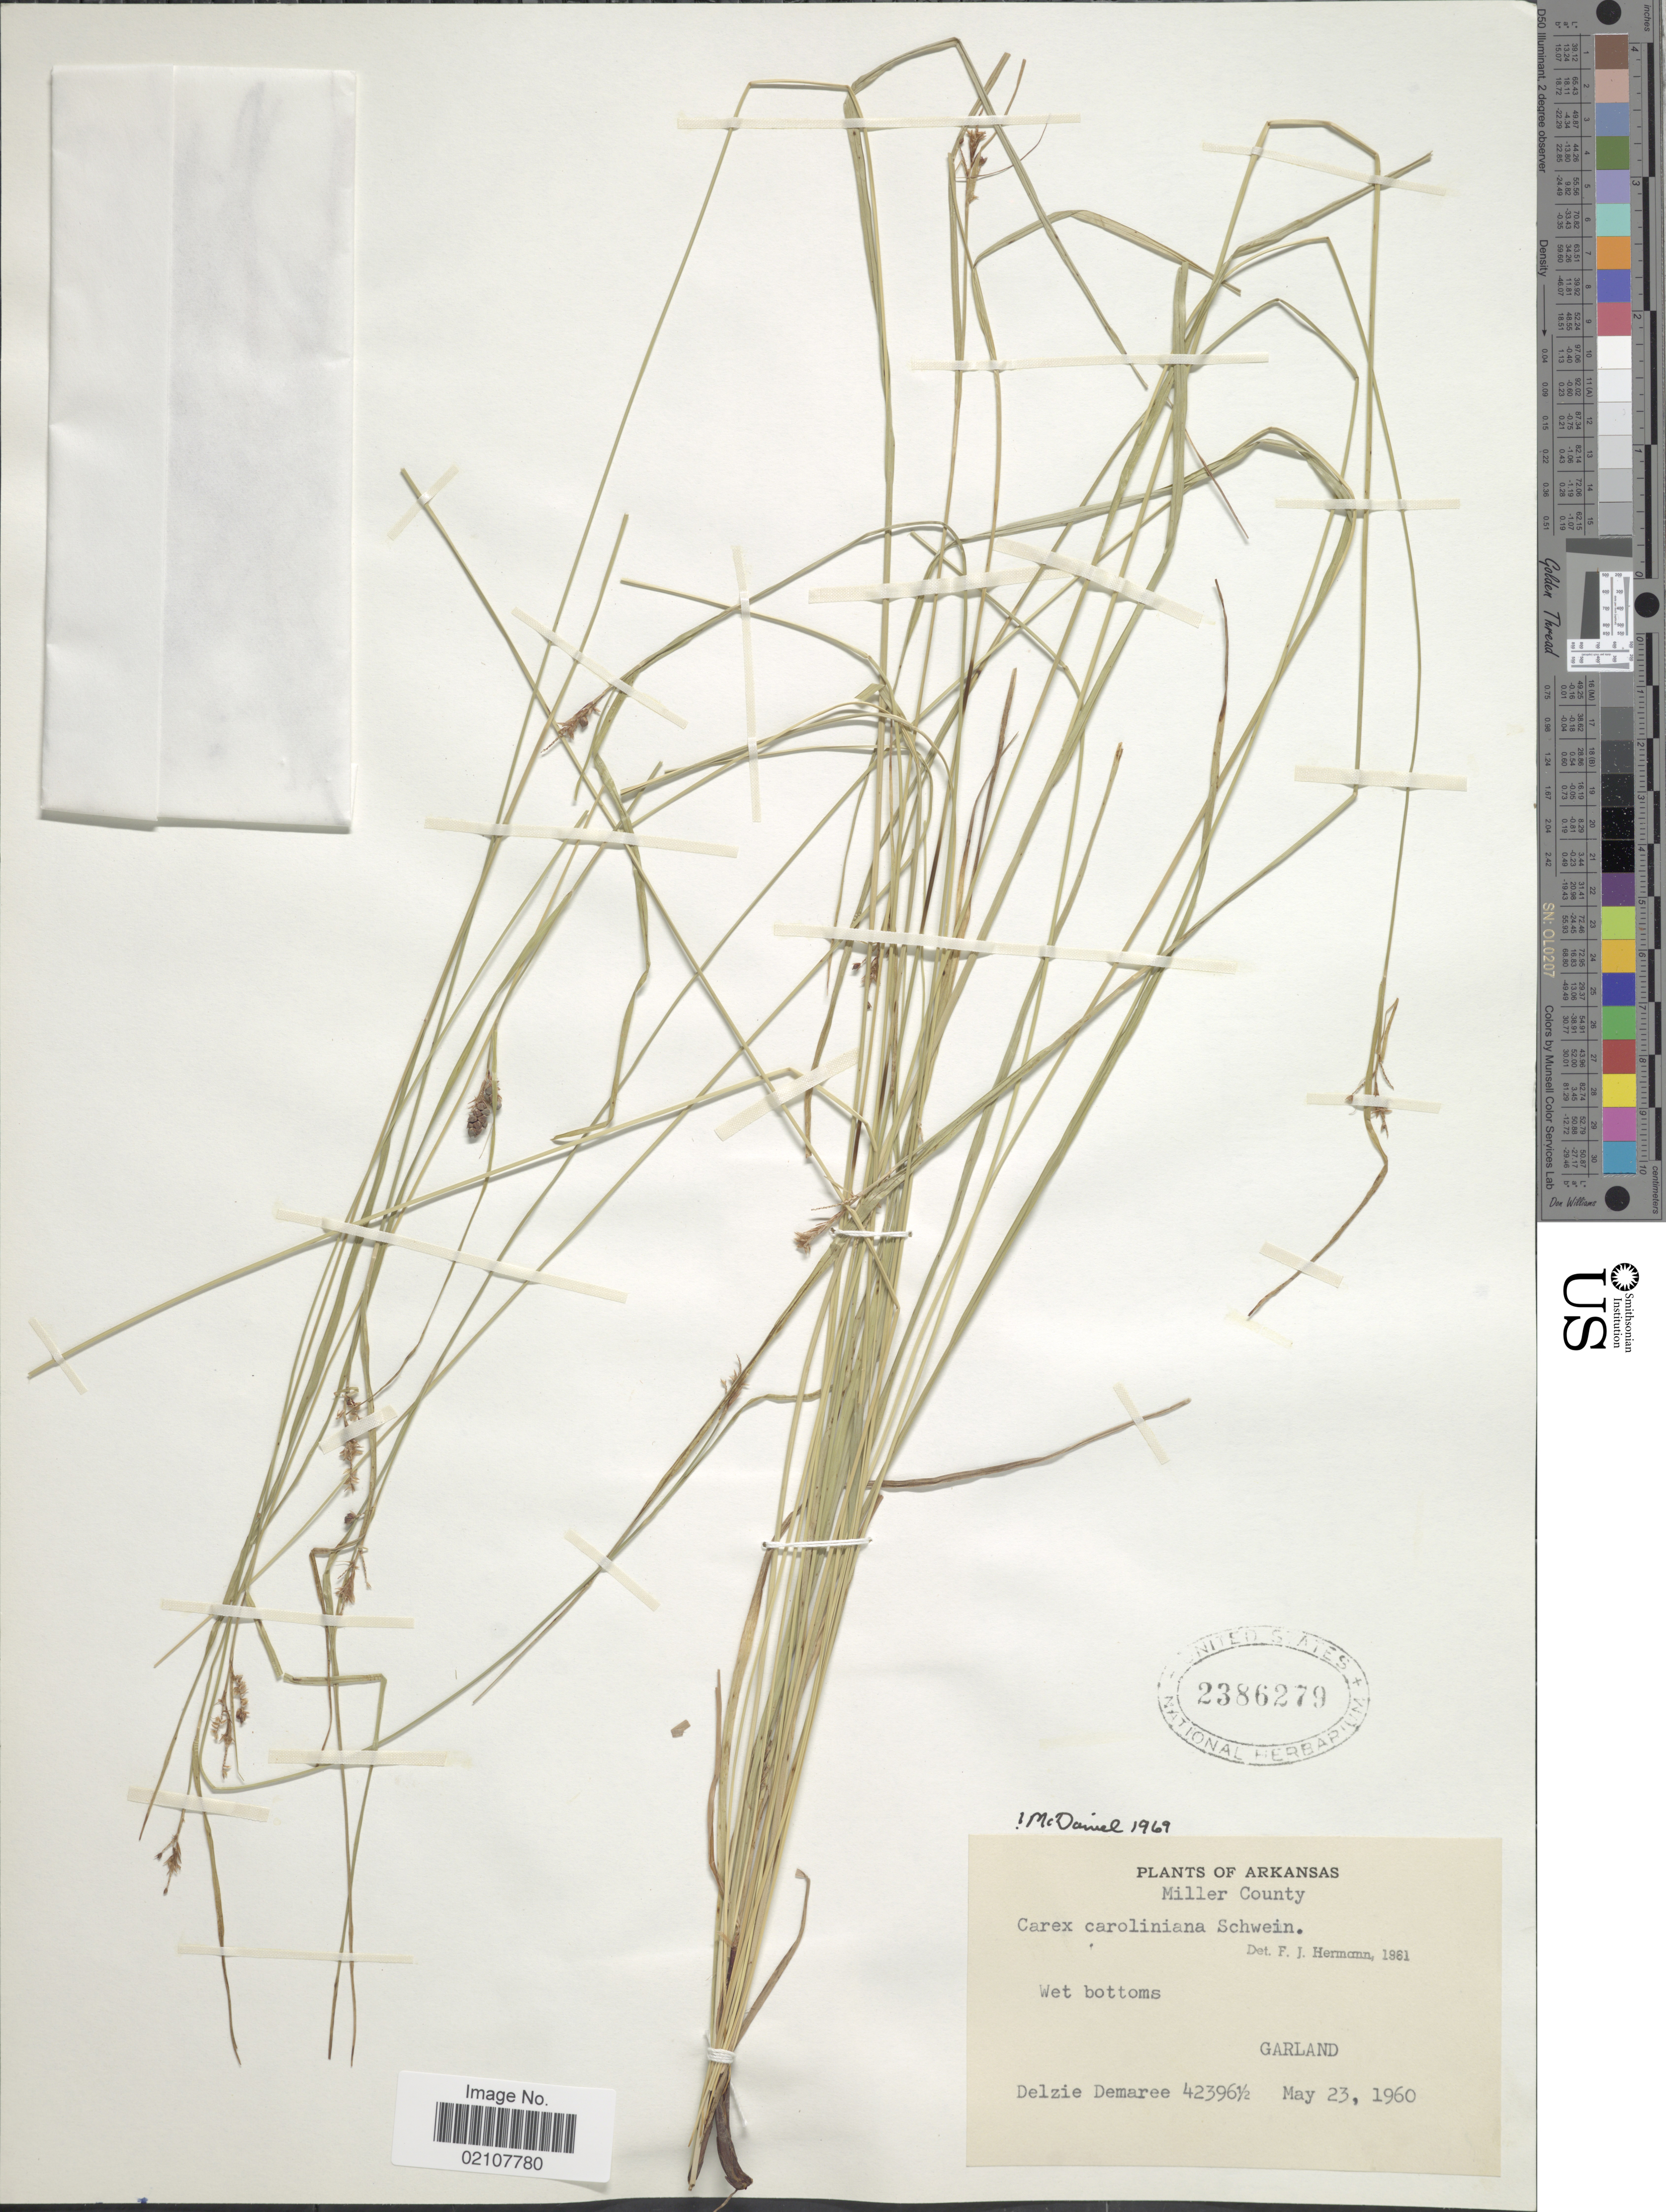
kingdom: Plantae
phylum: Tracheophyta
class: Liliopsida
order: Poales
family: Cyperaceae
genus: Carex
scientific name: Carex caroliniana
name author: Schwein.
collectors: D. Demaree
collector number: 42396½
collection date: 1960-05-23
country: United States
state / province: Arkansas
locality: Miller County, Garland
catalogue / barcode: US 2386279